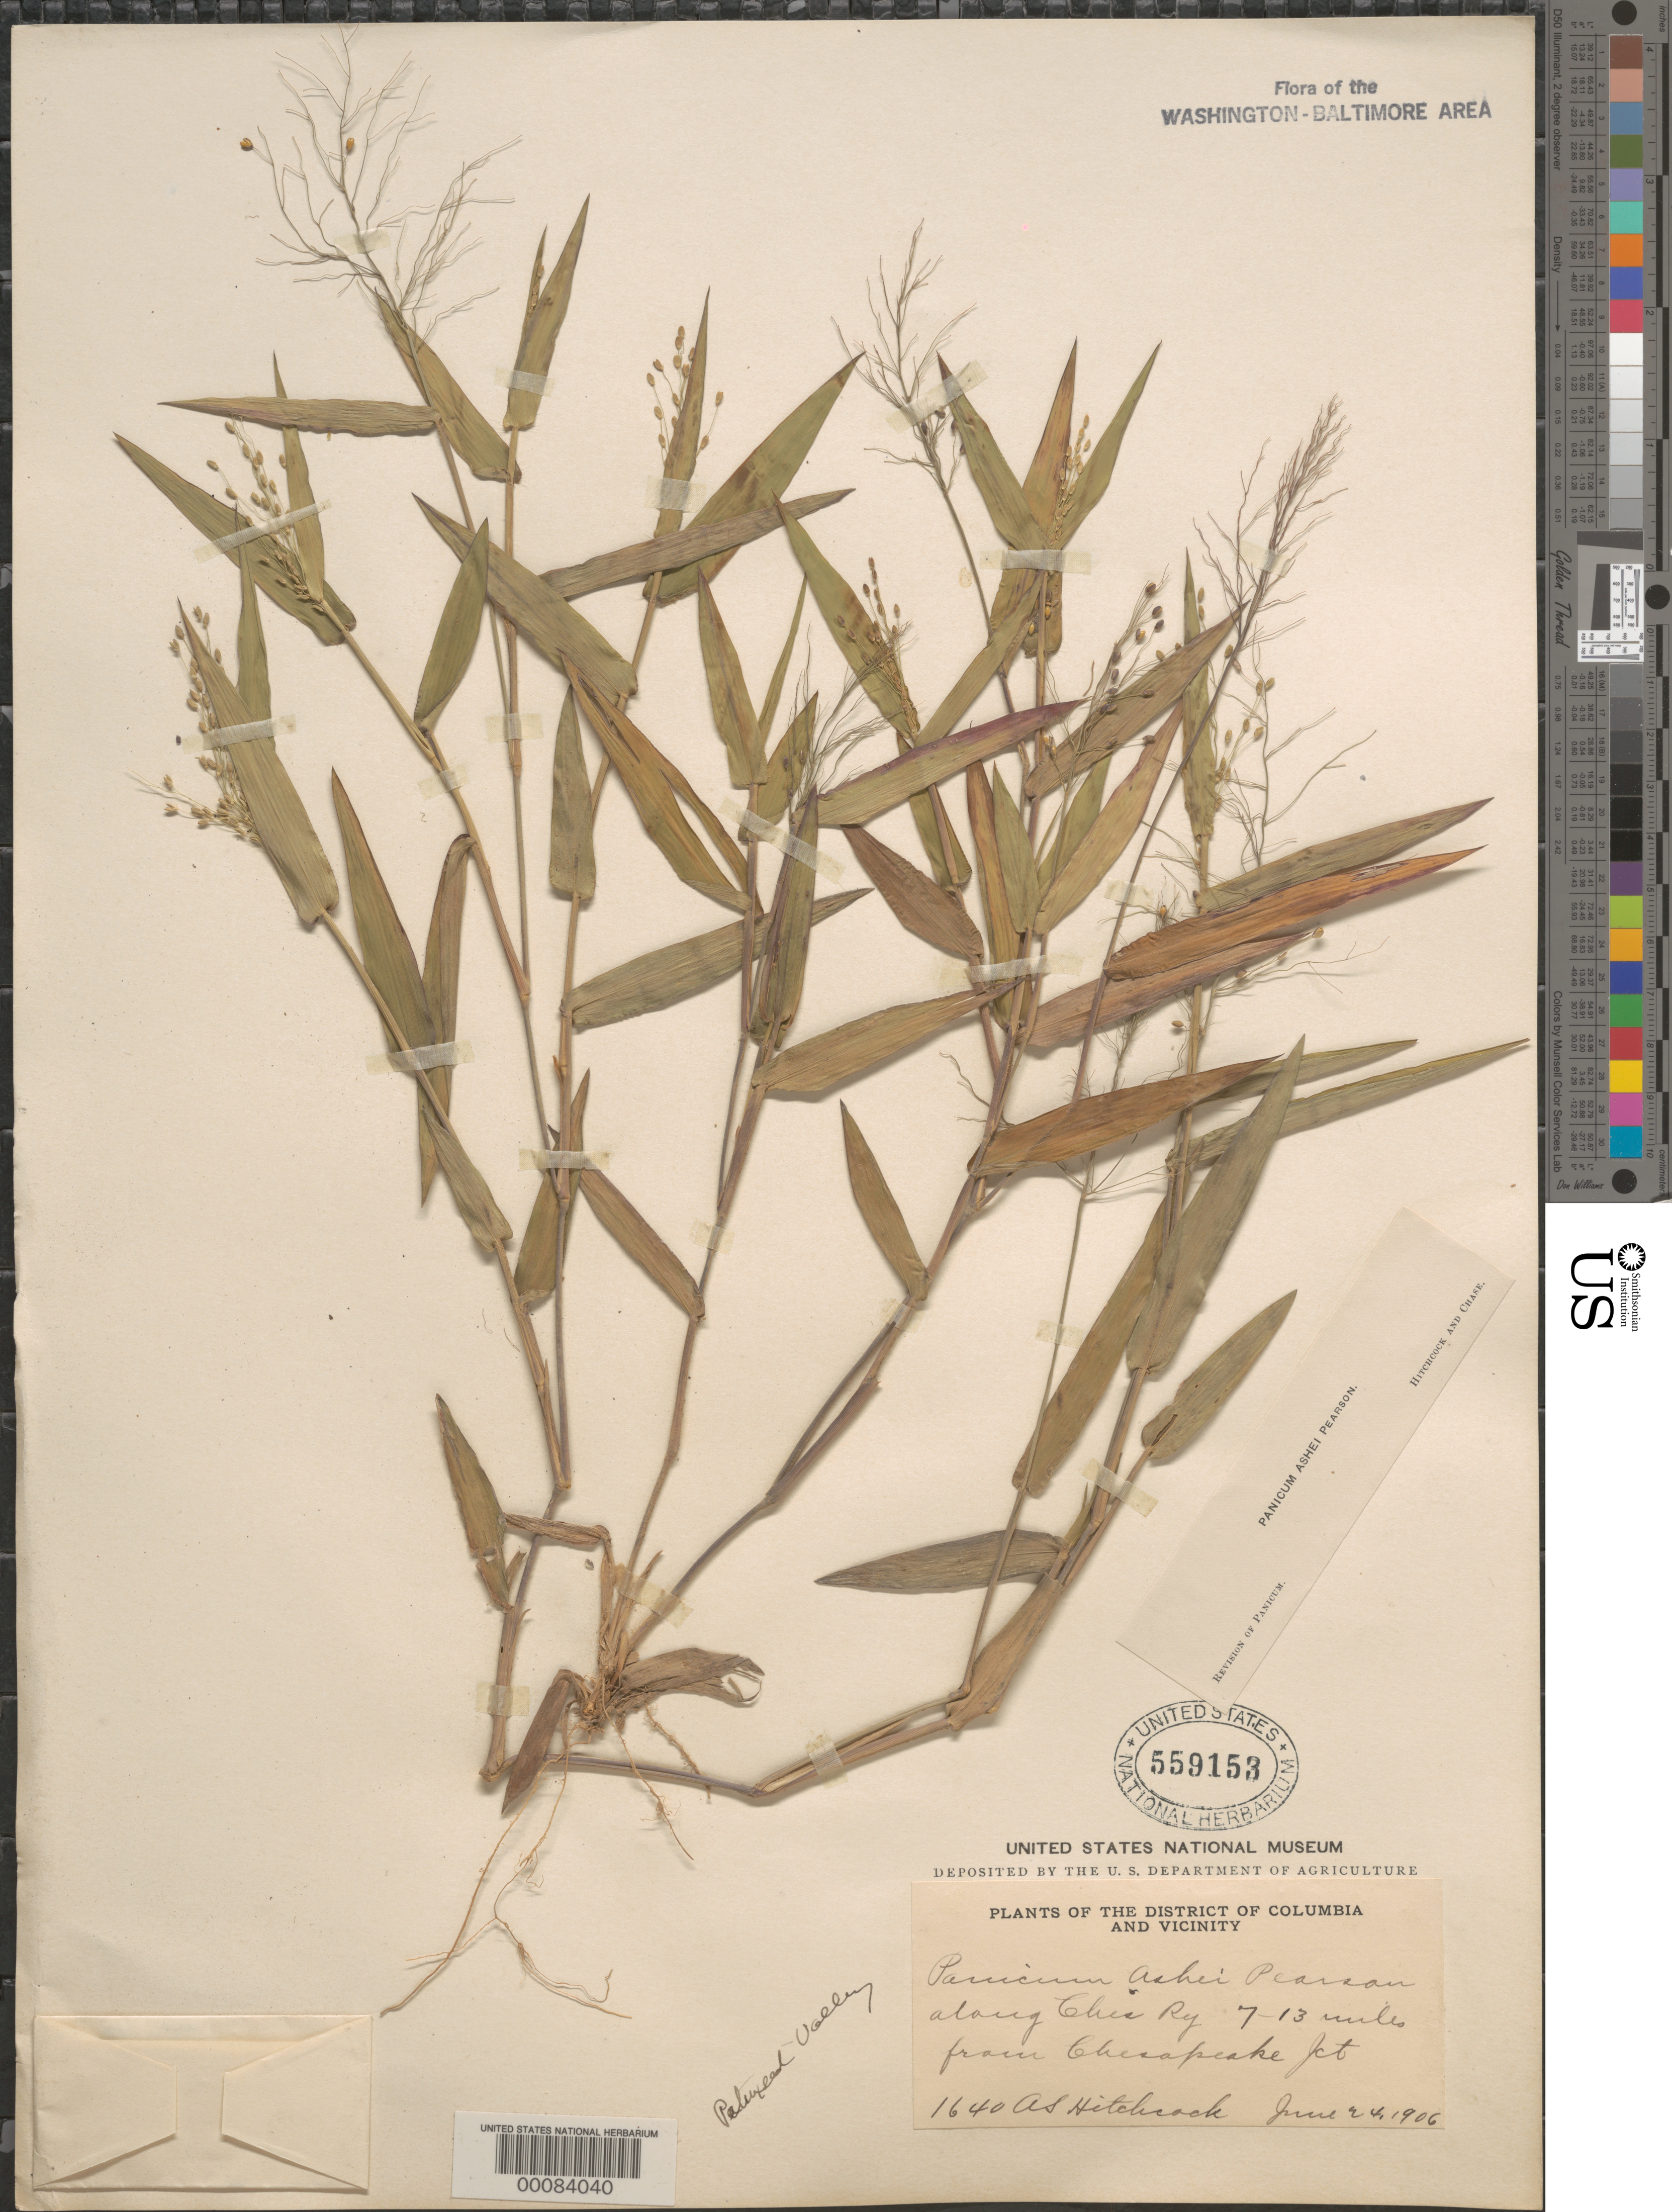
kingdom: Plantae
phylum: Tracheophyta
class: Liliopsida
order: Poales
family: Poaceae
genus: Dichanthelium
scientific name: Dichanthelium commutatum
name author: (Schult.) Gould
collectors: A. S. Hitchcock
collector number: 1640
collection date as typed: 24 Jun 1906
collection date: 1906-06-24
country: United States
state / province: Maryland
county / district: Prince George's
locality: Chesapeake Junction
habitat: Along railway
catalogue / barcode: US 559153